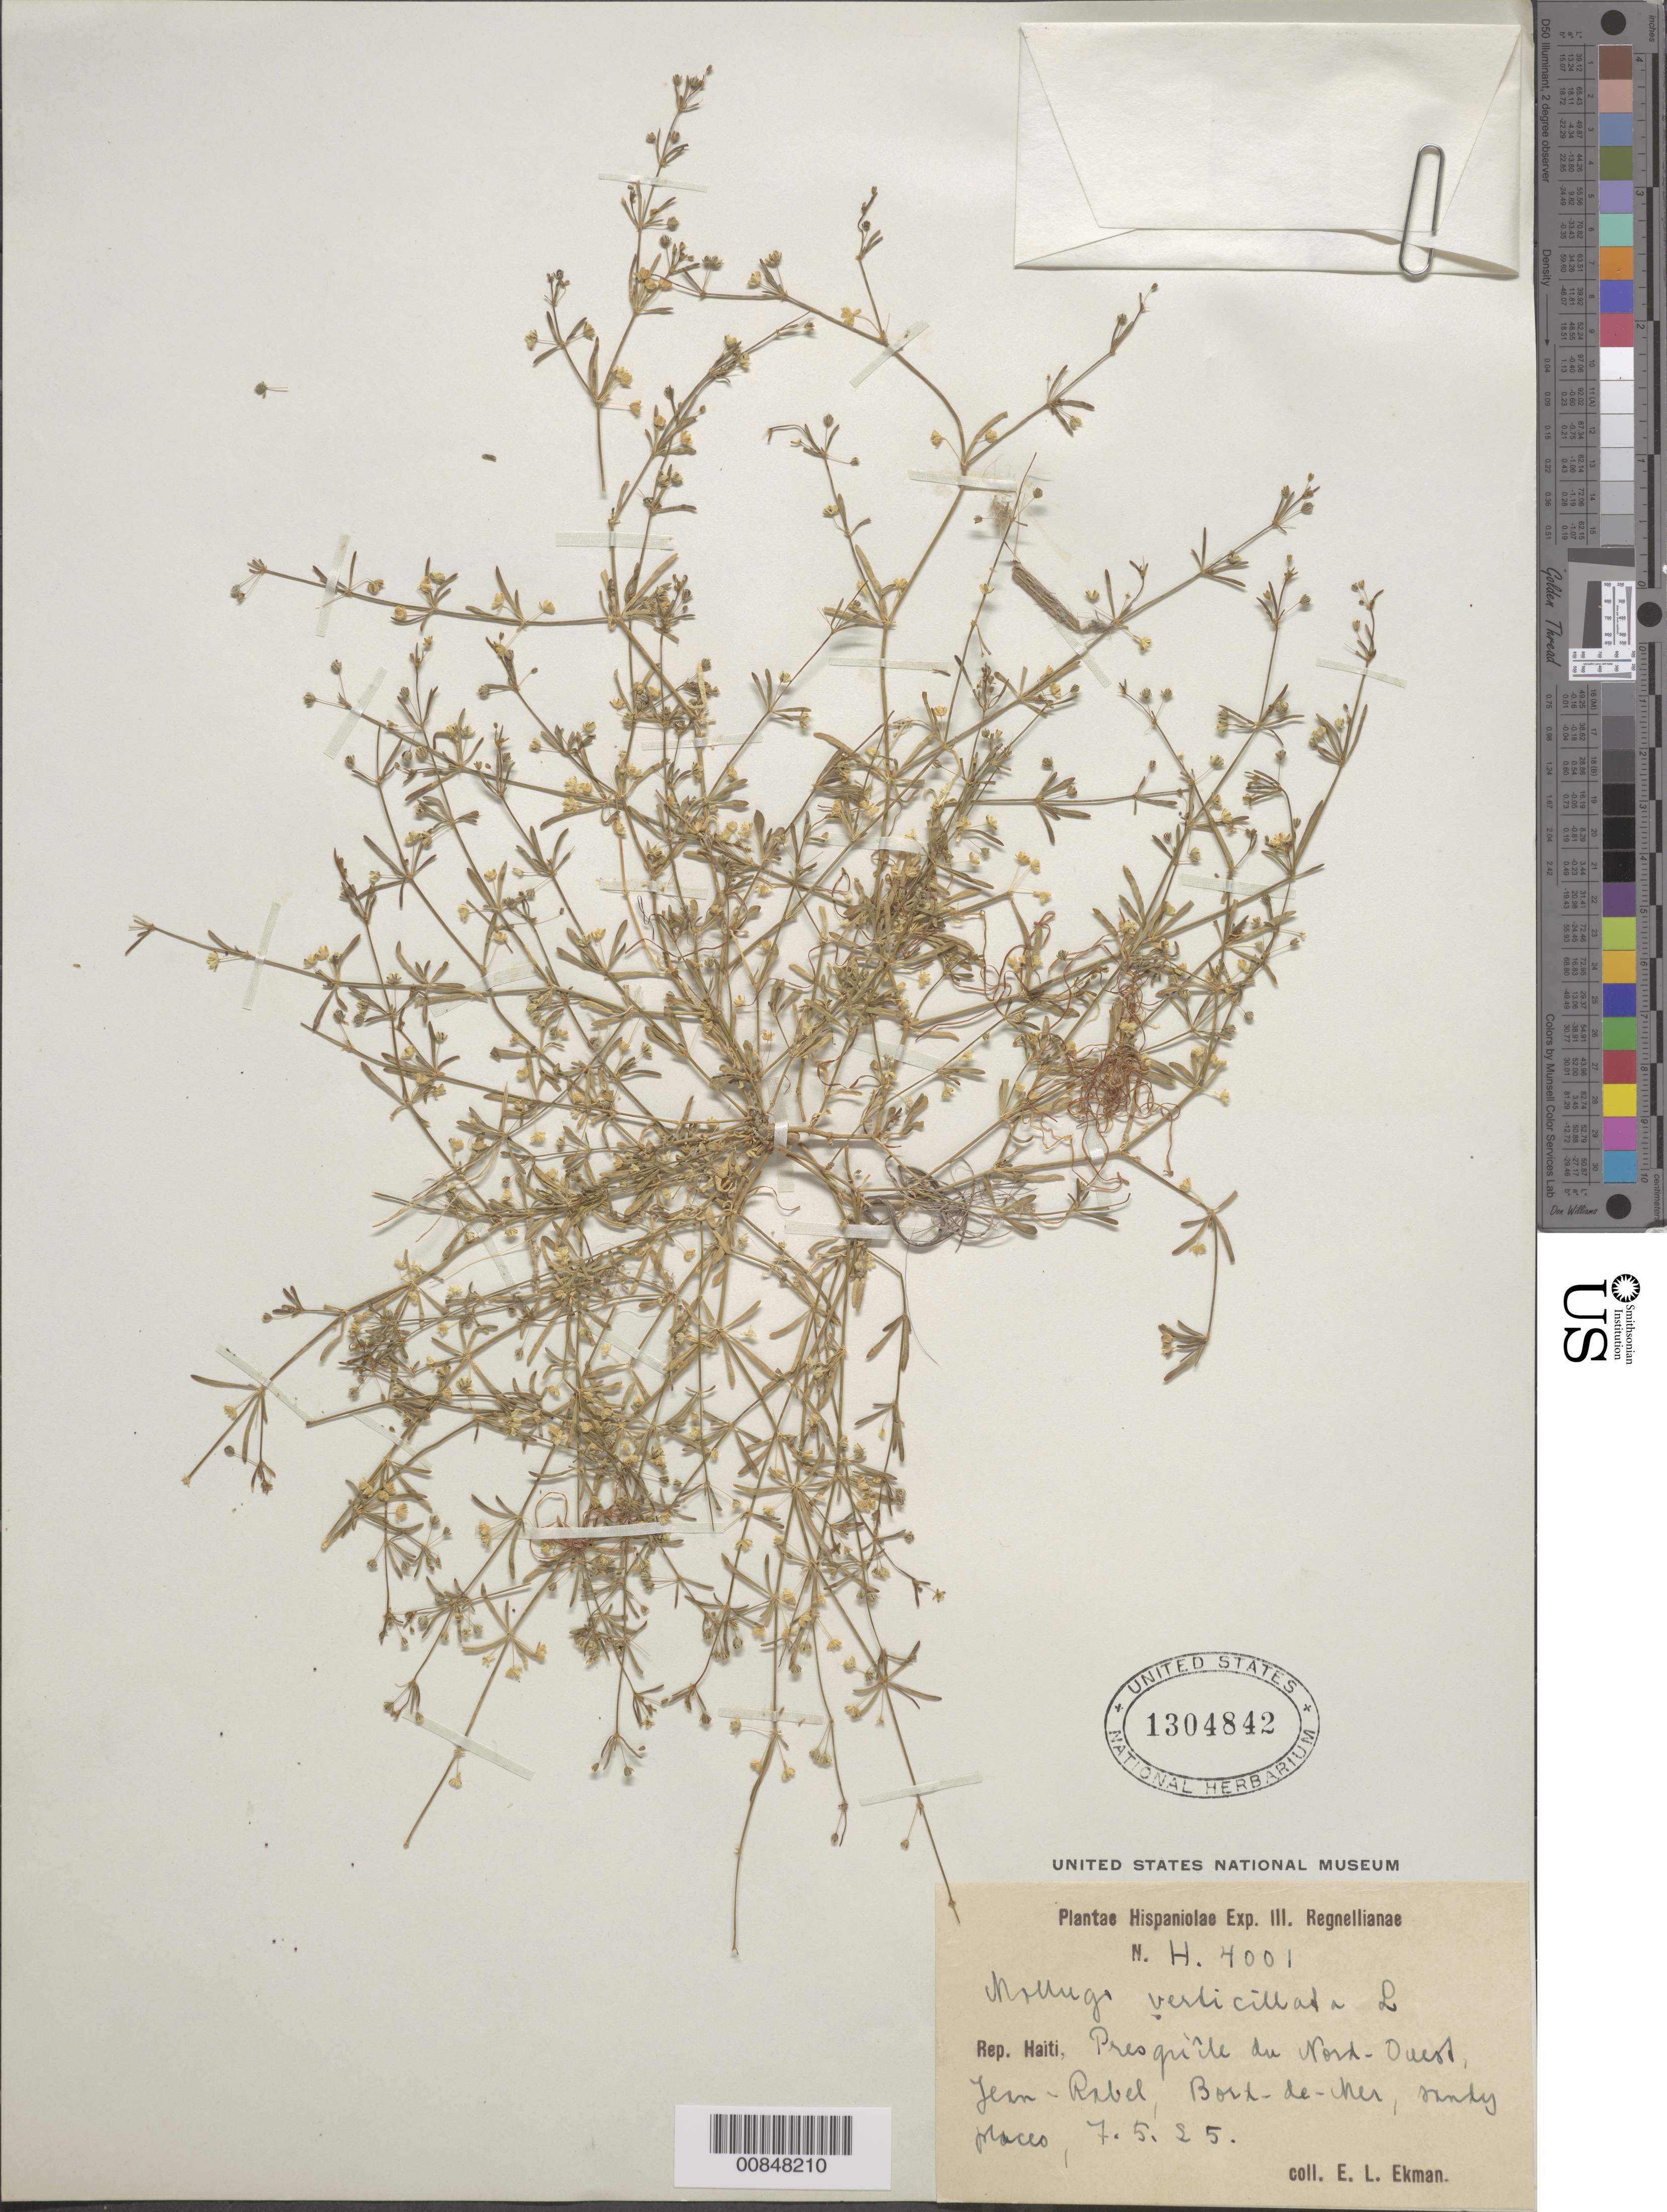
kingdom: Plantae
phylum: Tracheophyta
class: Magnoliopsida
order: Caryophyllales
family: Molluginaceae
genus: Mollugo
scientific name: Mollugo verticillata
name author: L.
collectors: E. L. Ekman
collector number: H 4001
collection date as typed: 07 May 1925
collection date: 1925-05-07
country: Haiti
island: Hispaniola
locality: Presqu'île du Nord-Ouest, Jean Rabel, Bord-de- Mer.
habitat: Sandy places.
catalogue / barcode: US 1304842